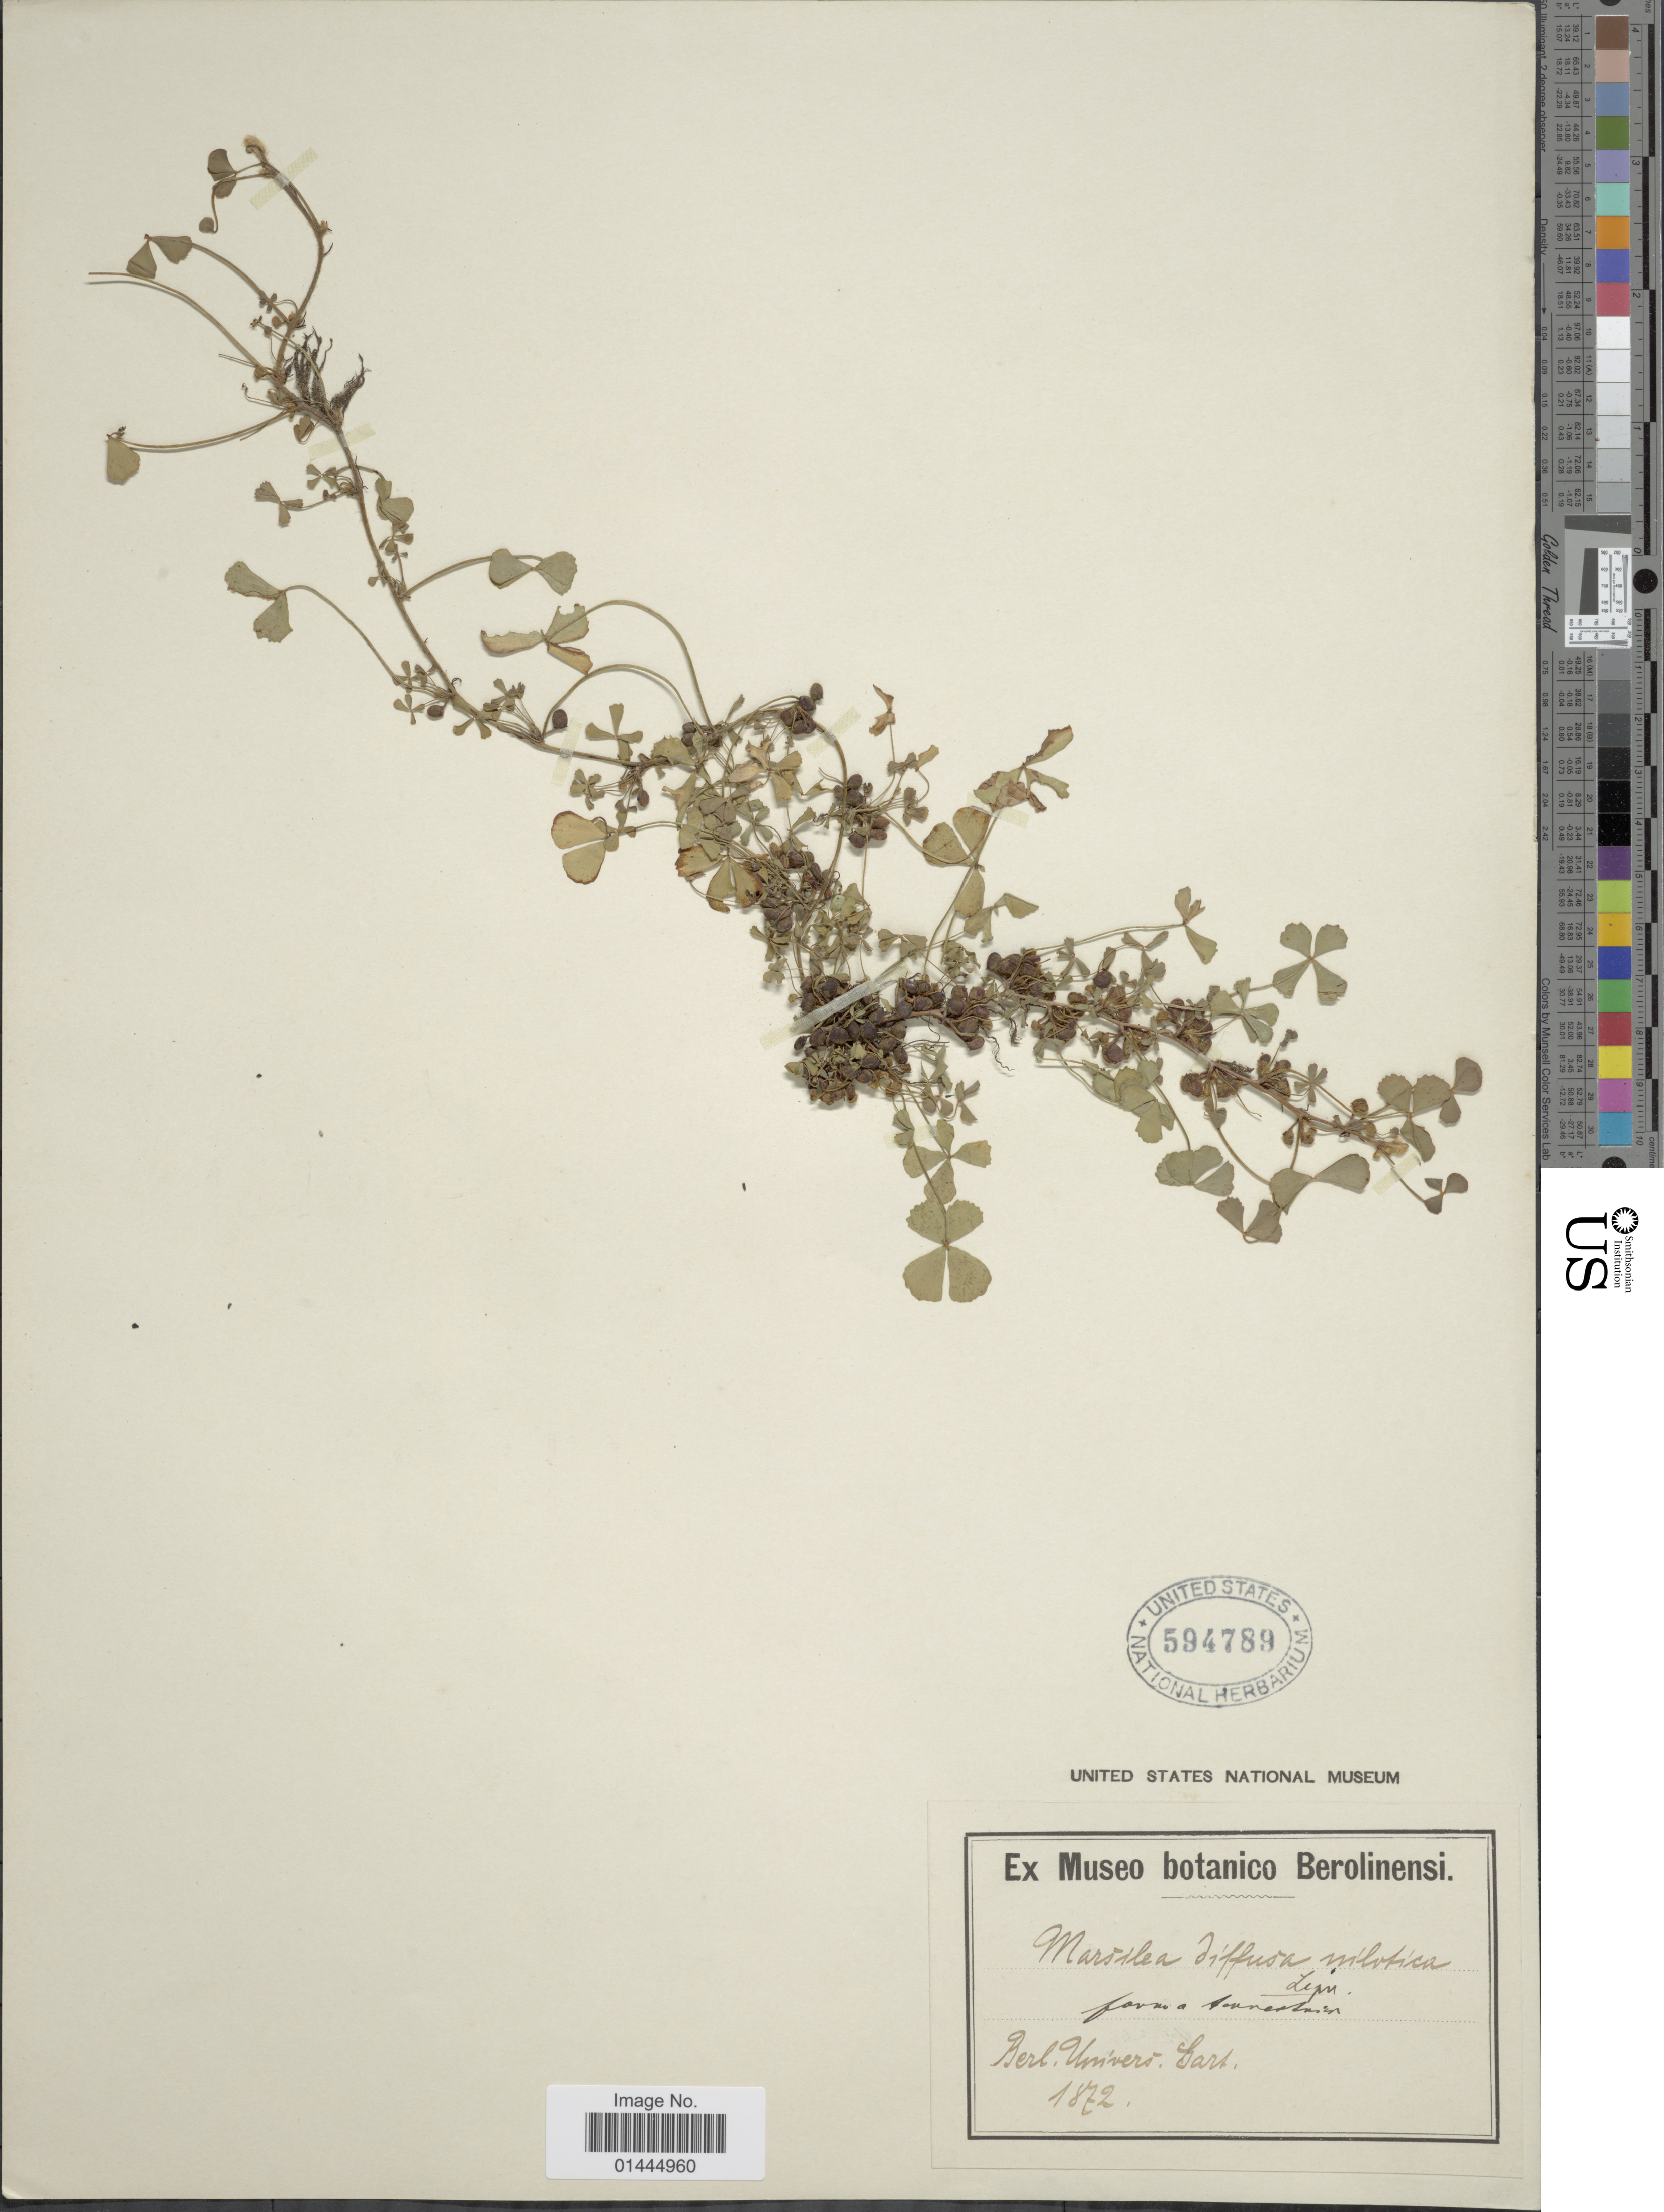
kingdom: Plantae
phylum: Tracheophyta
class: Polypodiopsida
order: Salviniales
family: Marsileaceae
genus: Marsilea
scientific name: Marsilea diffusa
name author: Lepr. ex A. Braun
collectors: ex Museo Botanico Berolinensi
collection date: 1872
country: Germany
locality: Berl. Univers. Gart.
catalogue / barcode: US 594789